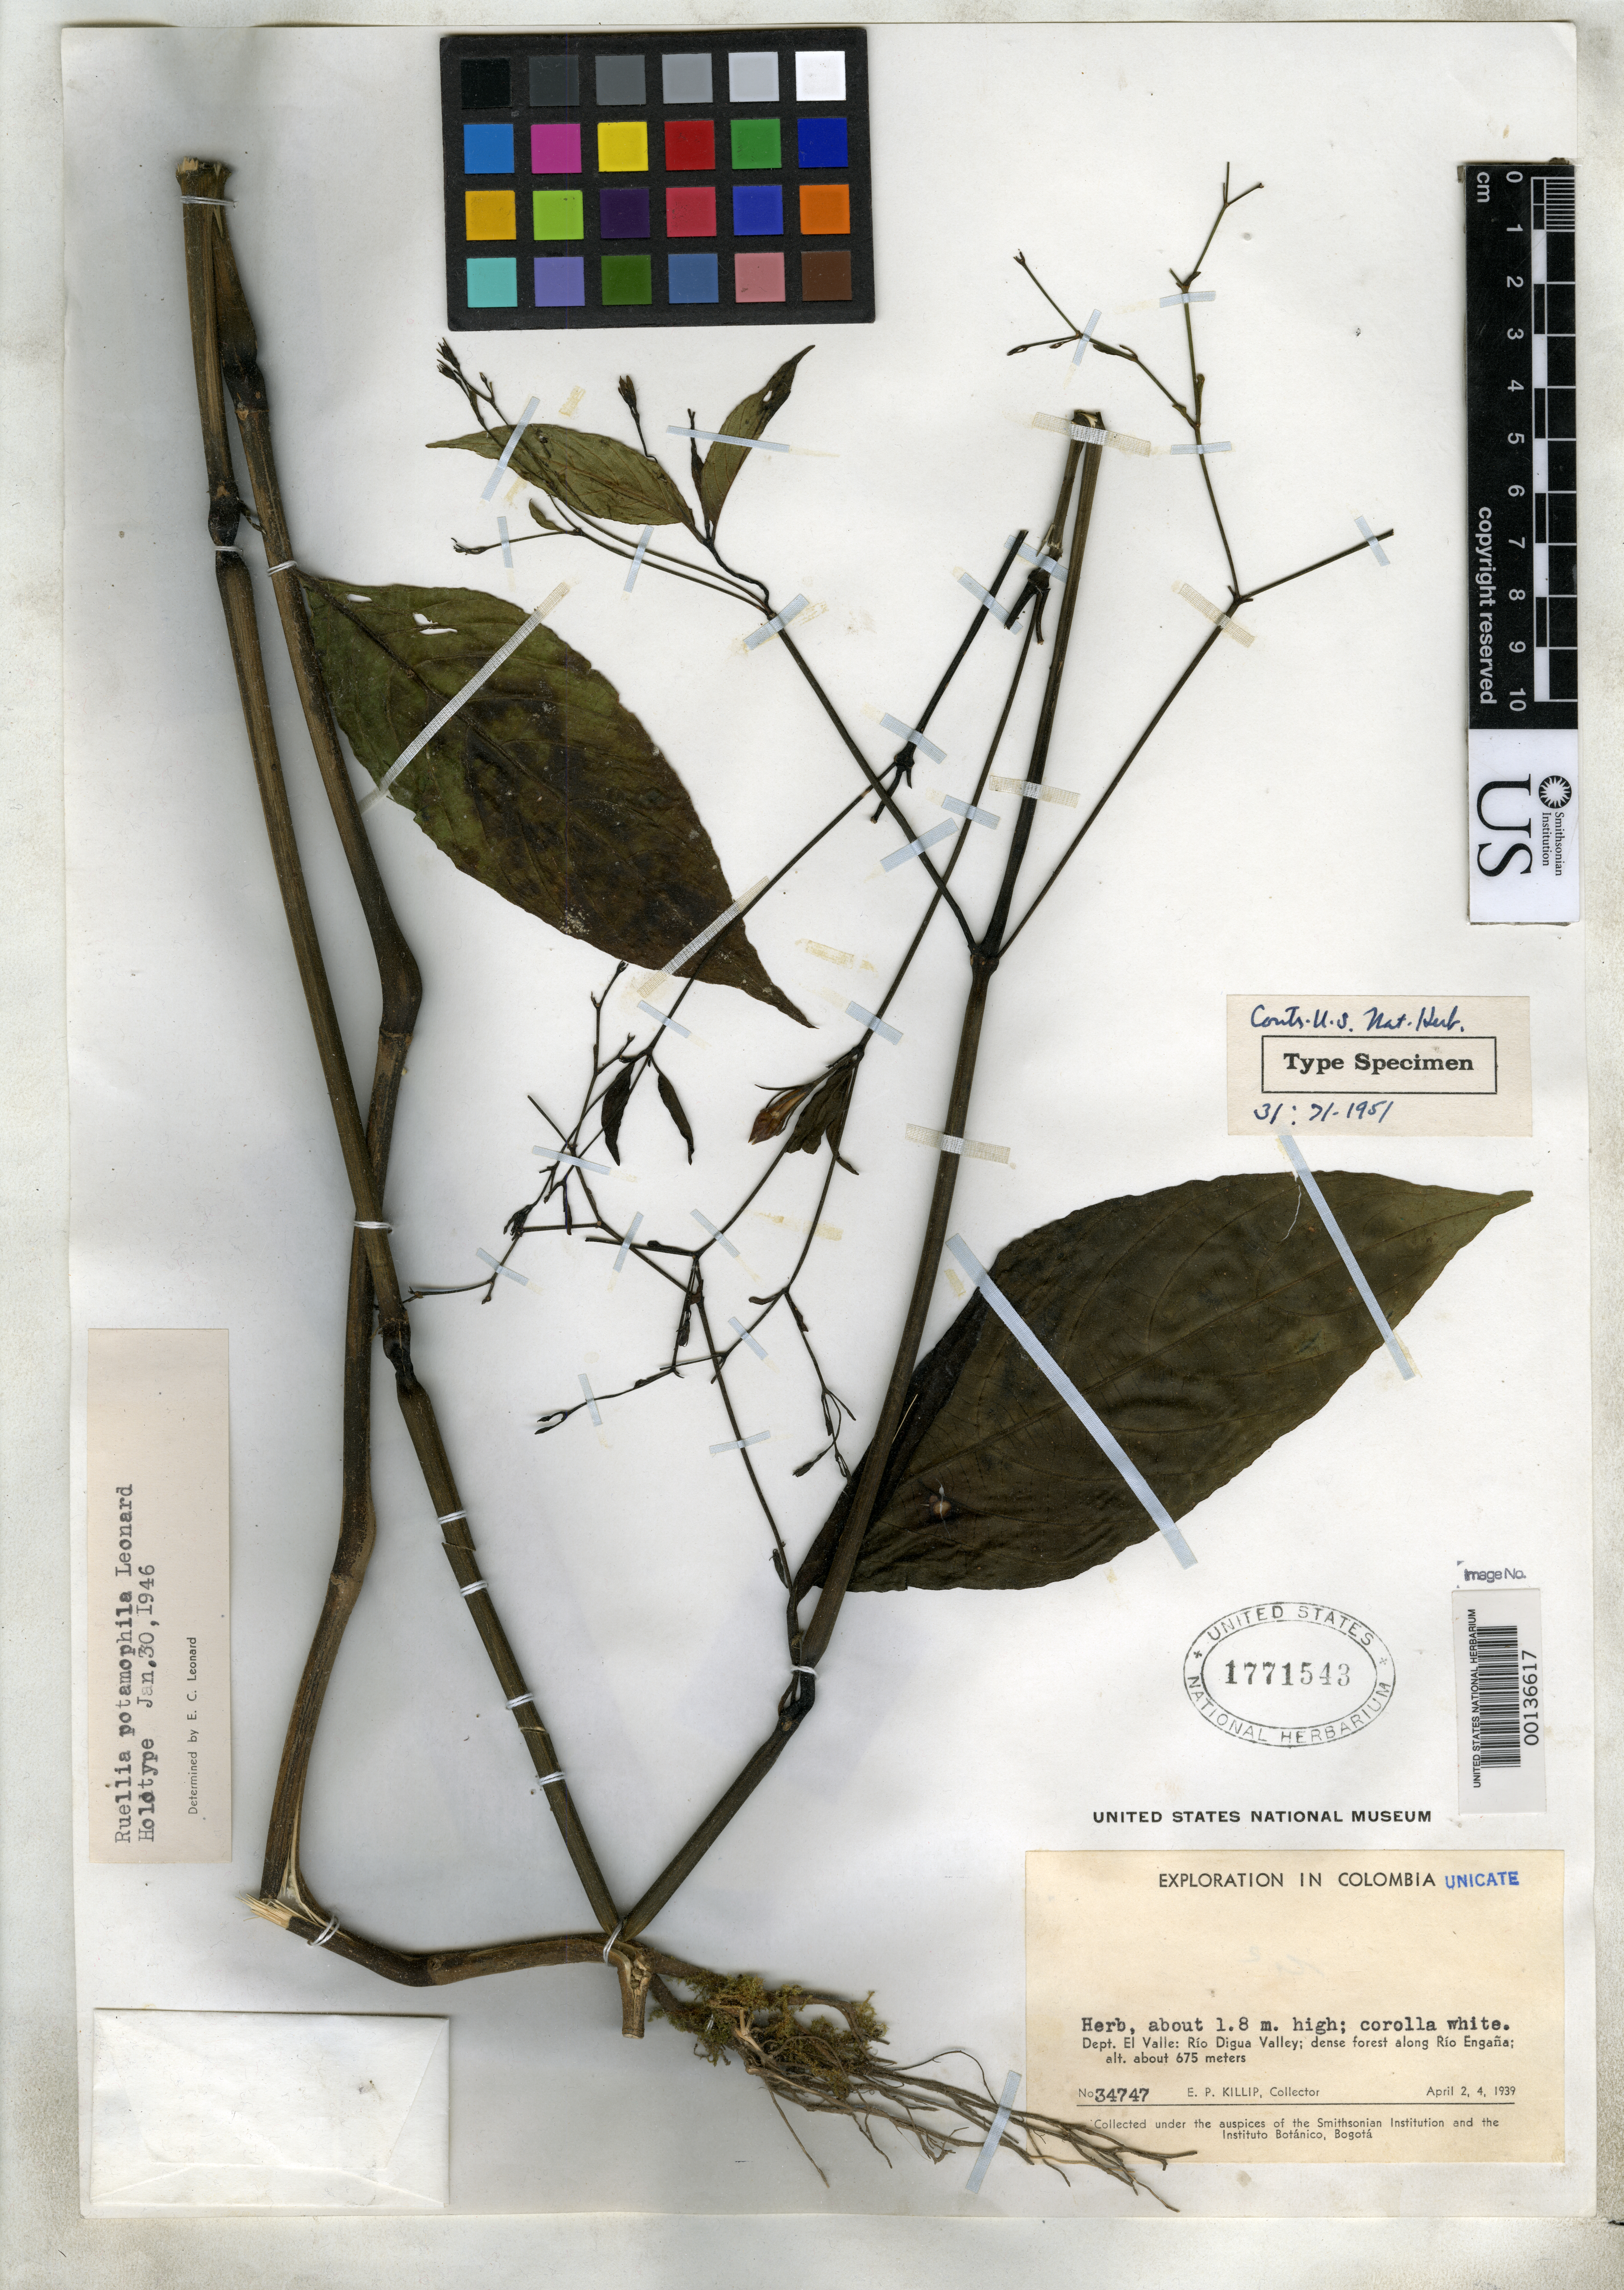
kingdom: Plantae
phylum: Tracheophyta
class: Magnoliopsida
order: Lamiales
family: Acanthaceae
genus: Ruellia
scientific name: Ruellia potamophila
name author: Leonard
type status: Holotype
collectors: E. P. Killip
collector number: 34747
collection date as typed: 02 Apr 1939 and 04 Apr 1939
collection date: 1939-04-02,1939-04-04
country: Colombia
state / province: Valle del Cauca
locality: Along Rio Engana, Rio Digua Valley.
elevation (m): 675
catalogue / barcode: US 1771543